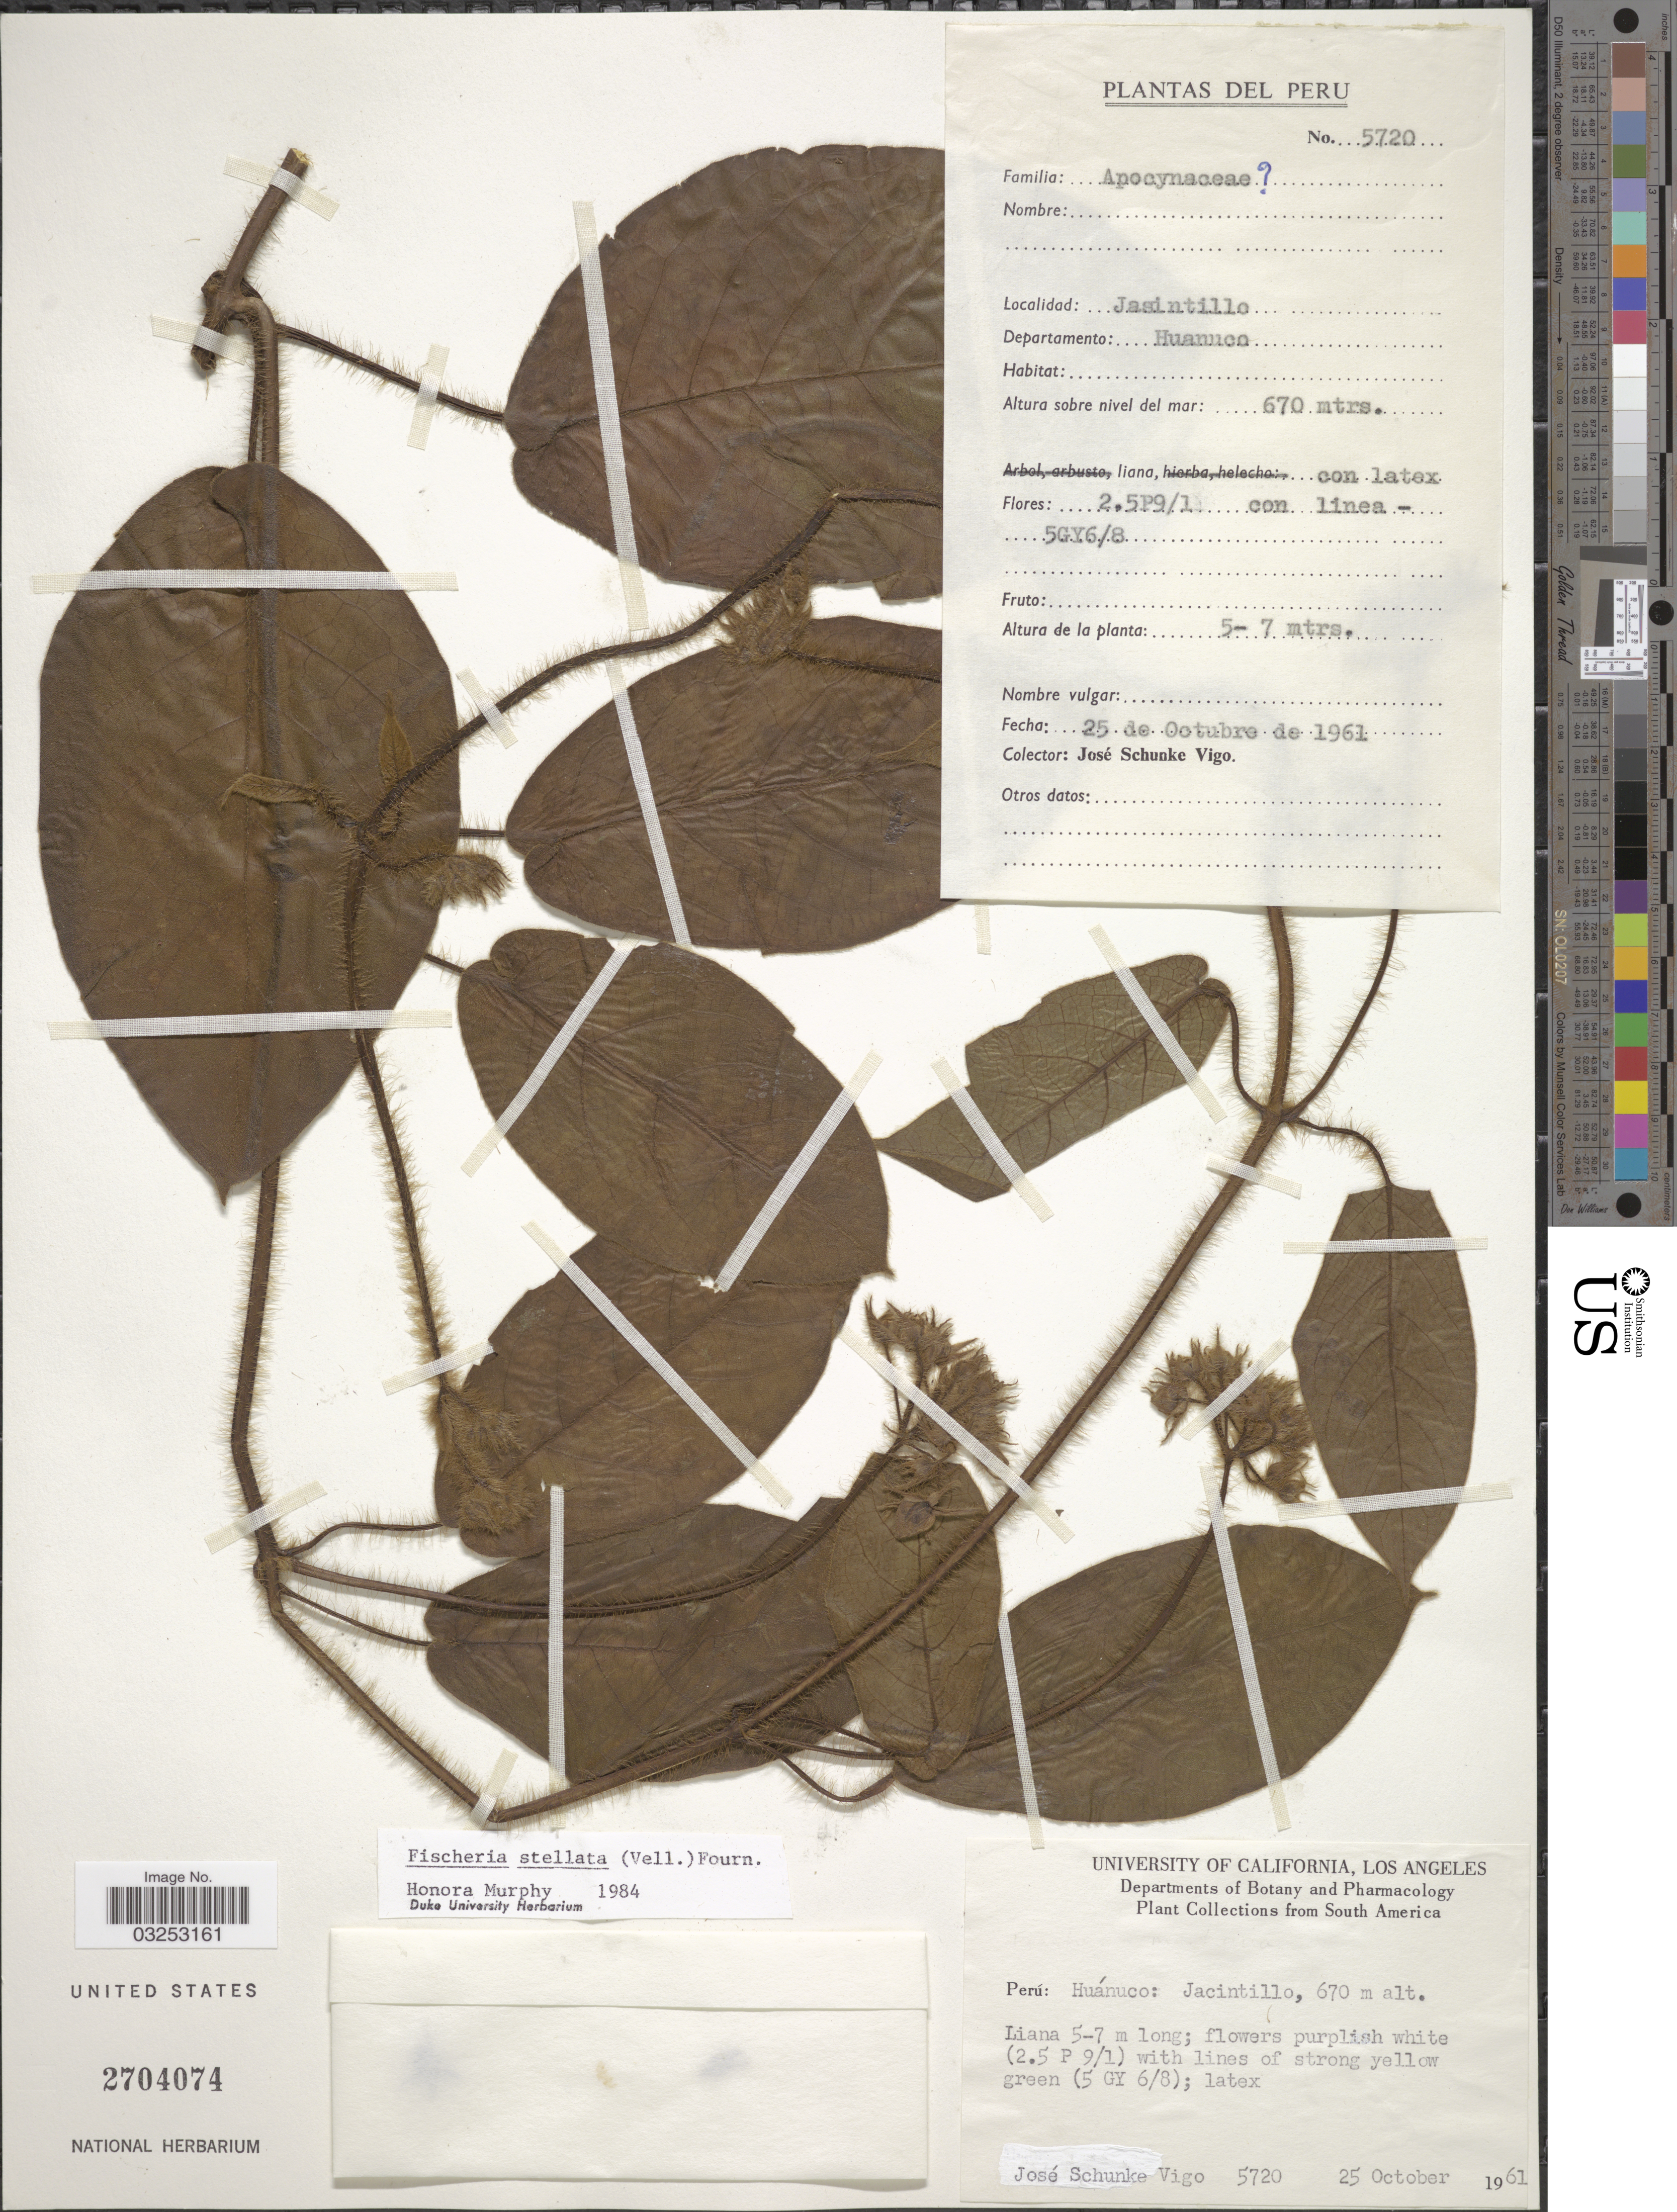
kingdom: Plantae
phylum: Tracheophyta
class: Magnoliopsida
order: Gentianales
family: Apocynaceae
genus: Fischeria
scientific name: Fischeria stellata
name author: (Vell.) E. Fourn.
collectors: J. Schunke Vigo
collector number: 5720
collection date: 1961-10-25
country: Peru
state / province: Huánuco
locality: Jacintillo, Departamento Huanuco.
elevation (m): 670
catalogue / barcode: US 2704074